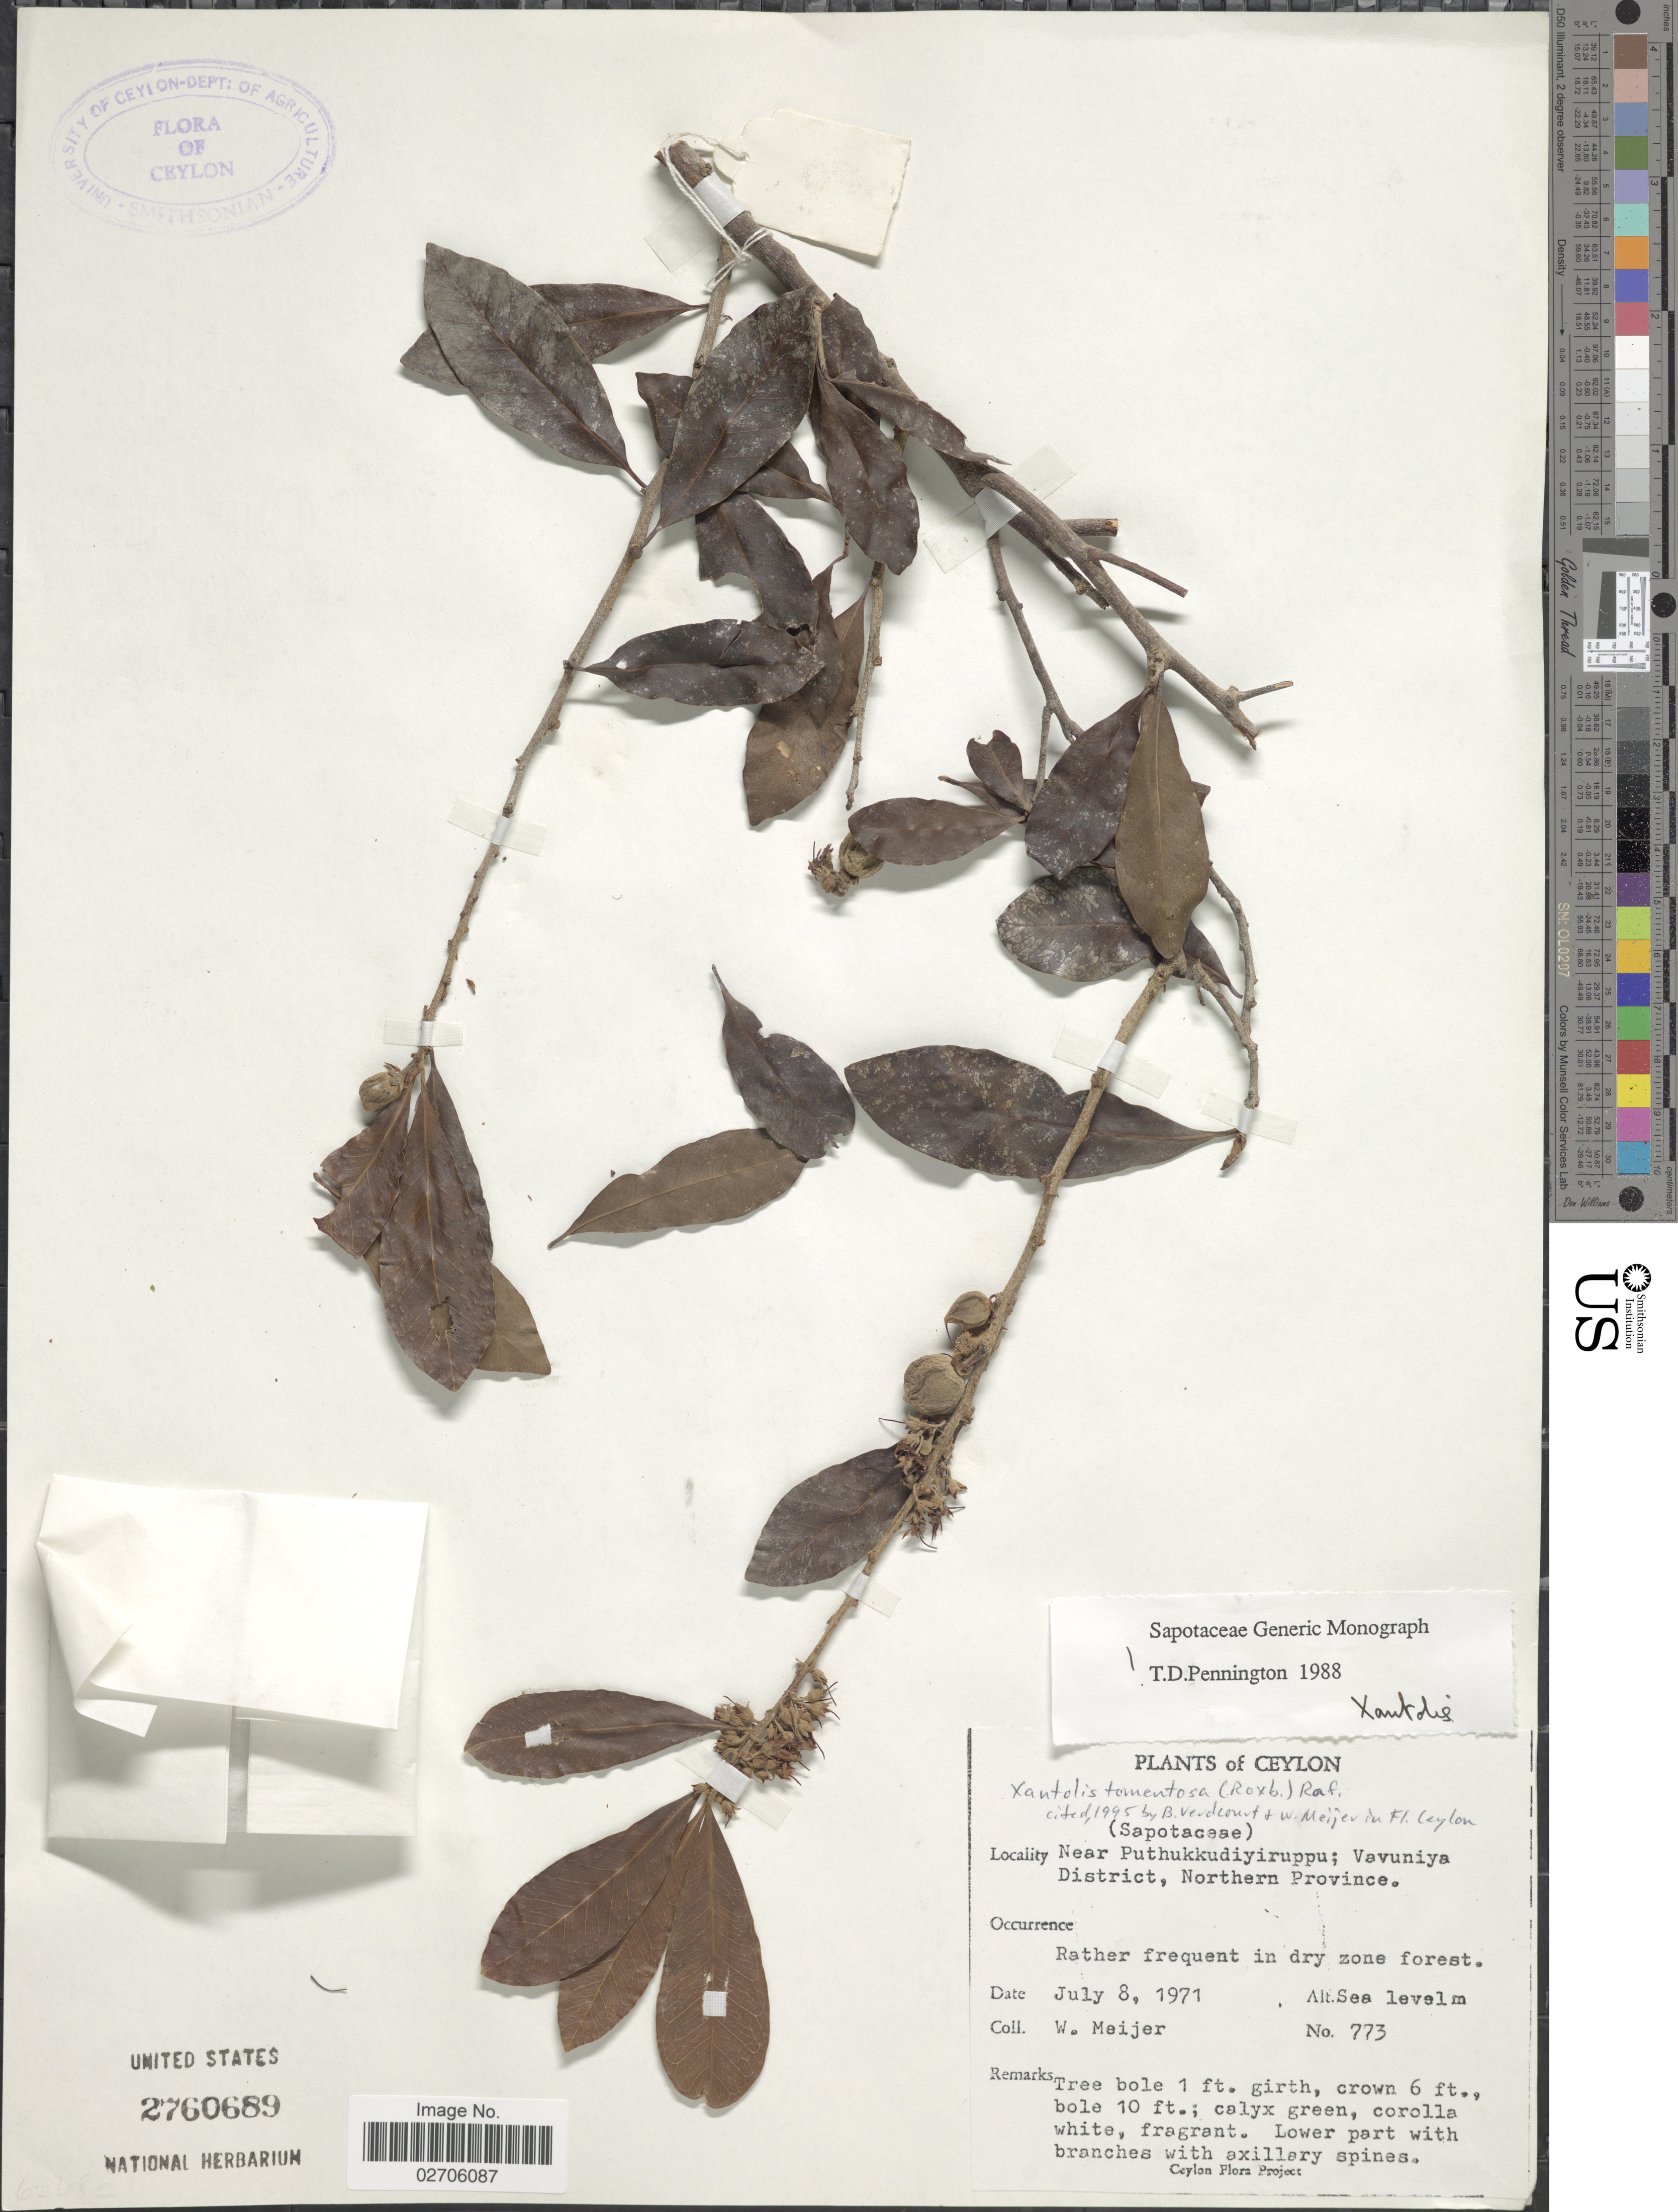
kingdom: Plantae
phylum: Tracheophyta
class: Magnoliopsida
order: Ericales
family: Sapotaceae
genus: Xantolis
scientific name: Xantolis tomentosa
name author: (Roxb.) Raf.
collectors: W. Meijer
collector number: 773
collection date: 1971-07-08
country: Sri Lanka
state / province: Northern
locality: Ceylon. Near Puthukkudiyiruppu; Vavuniya district.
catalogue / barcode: US 2760689